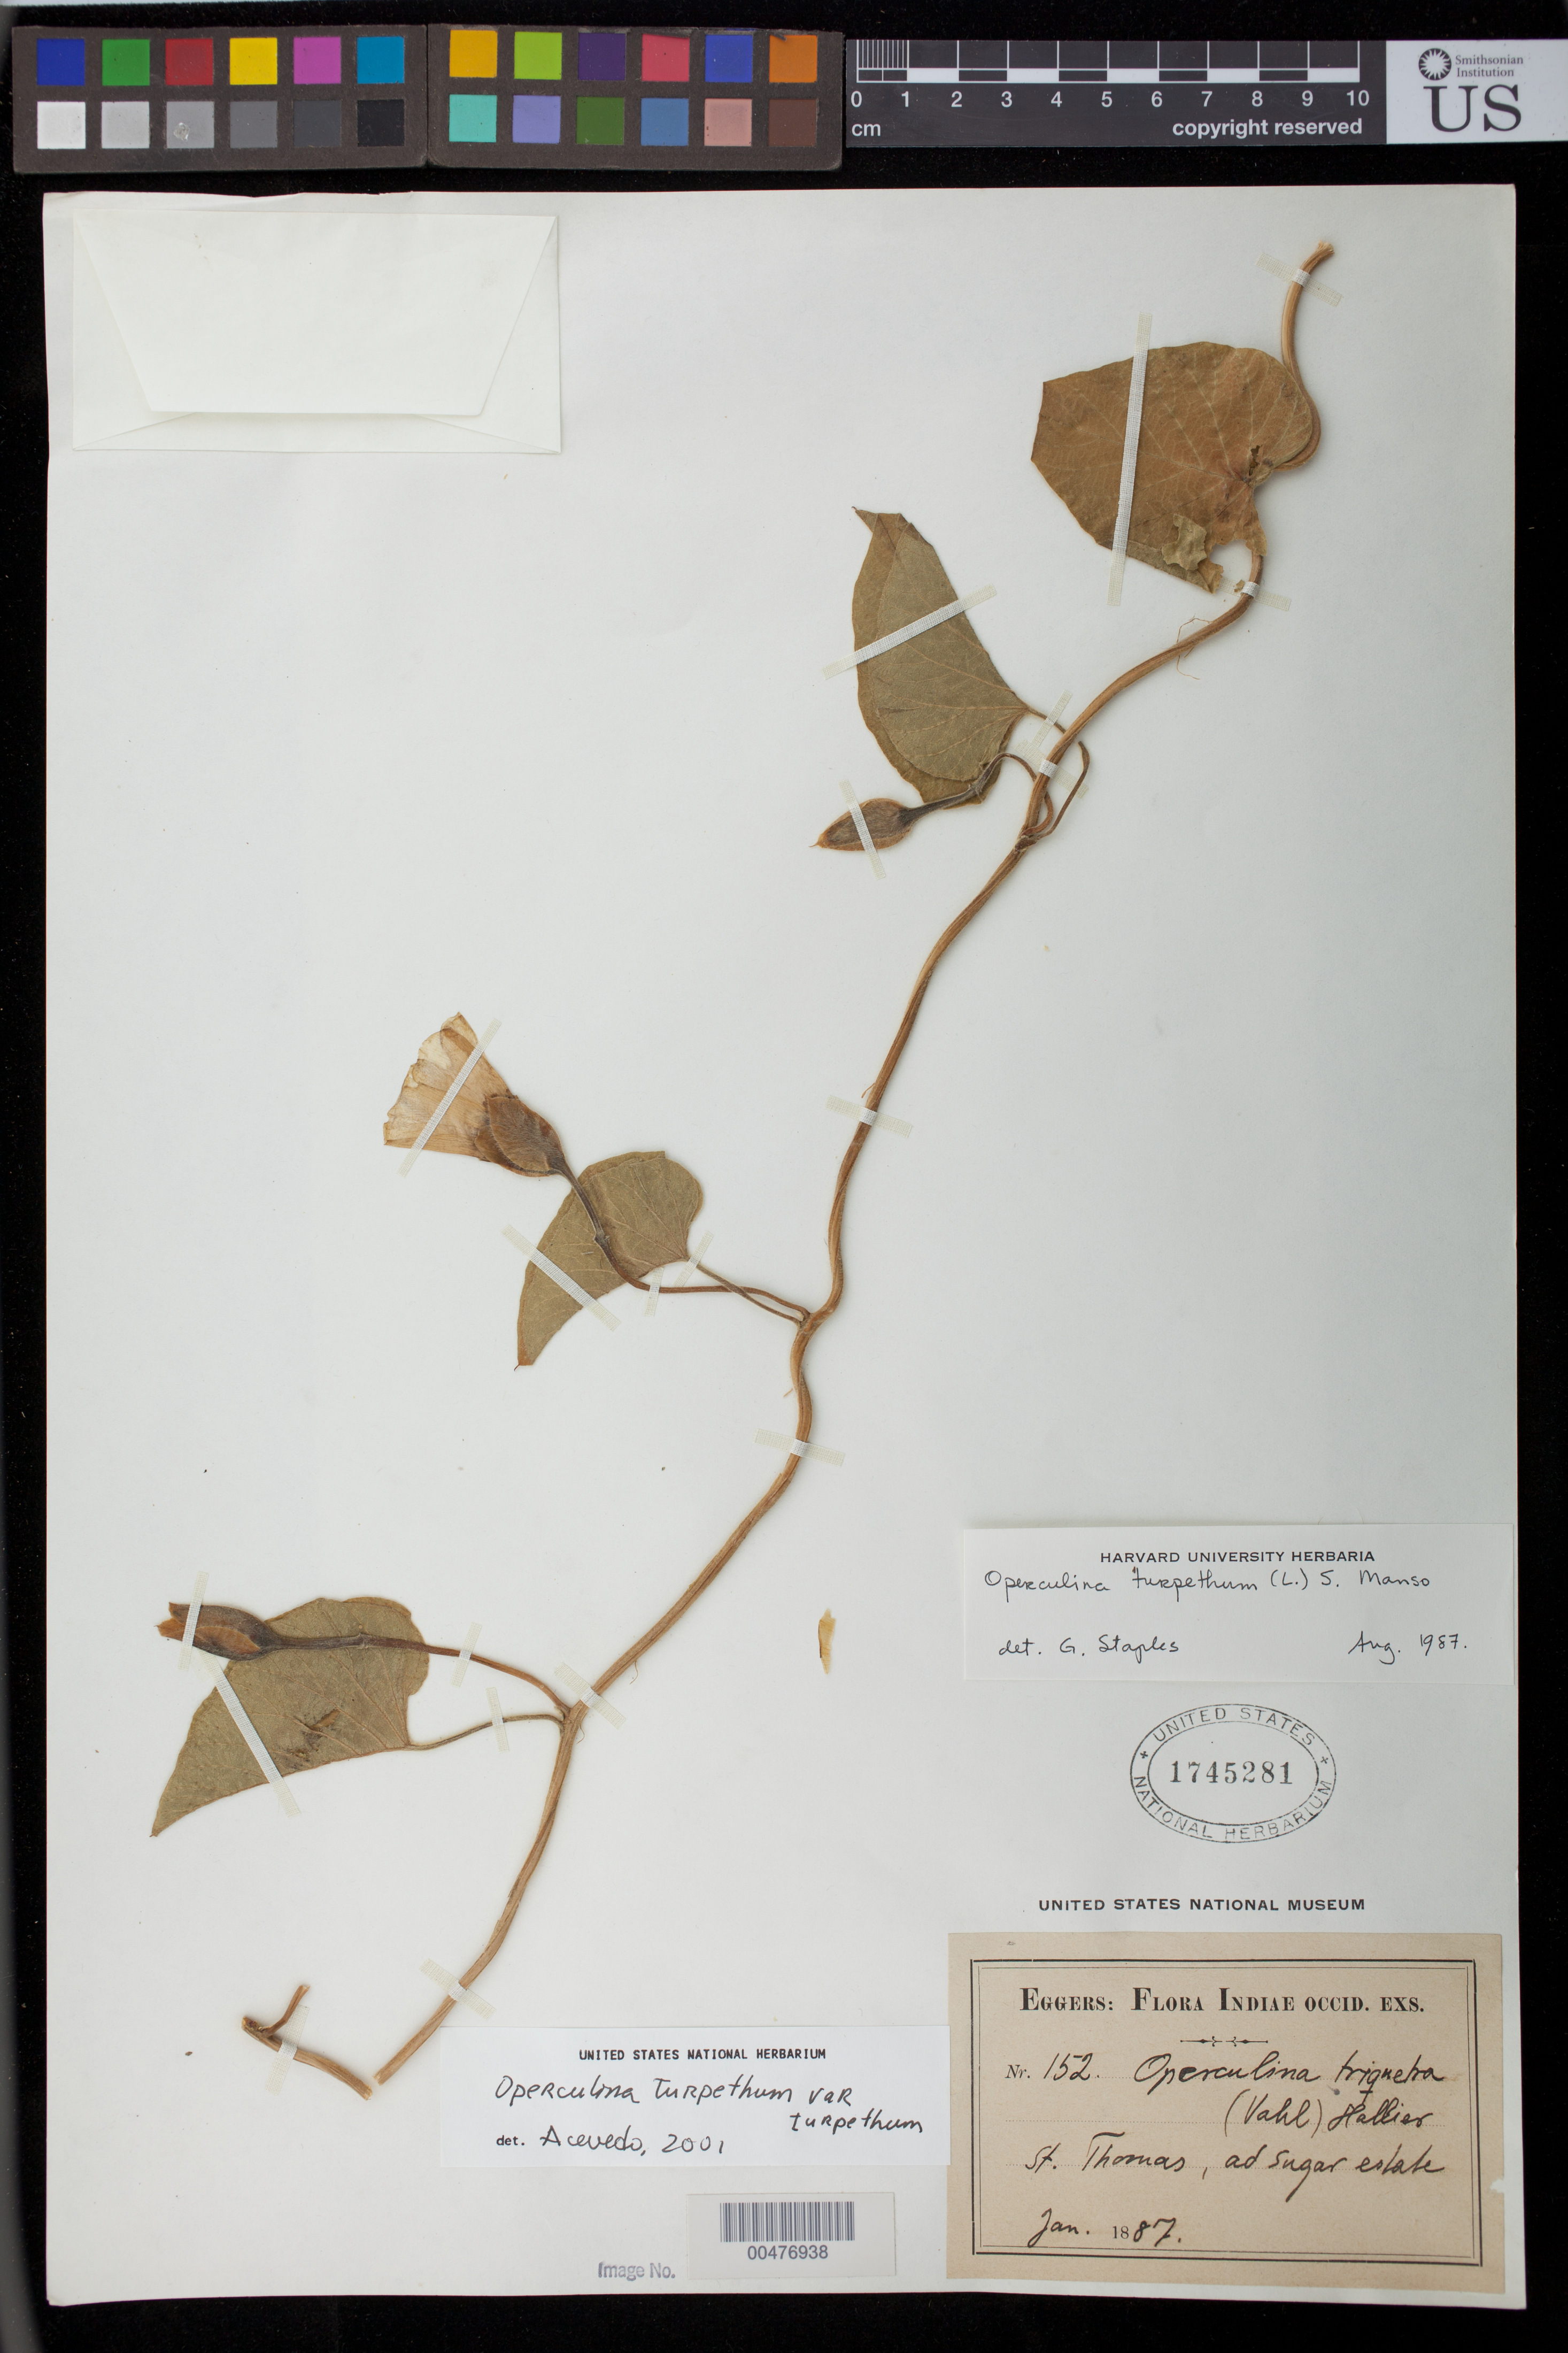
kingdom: Plantae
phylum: Tracheophyta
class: Magnoliopsida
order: Solanales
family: Convolvulaceae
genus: Operculina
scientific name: Operculina turpethum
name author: (L.) Silva Manso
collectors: H. F. A. von Eggers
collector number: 152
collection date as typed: Jan 1887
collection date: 1887-01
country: U.S. Virgin Islands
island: St. Thomas Island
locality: At sugar estate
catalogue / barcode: US 1745281